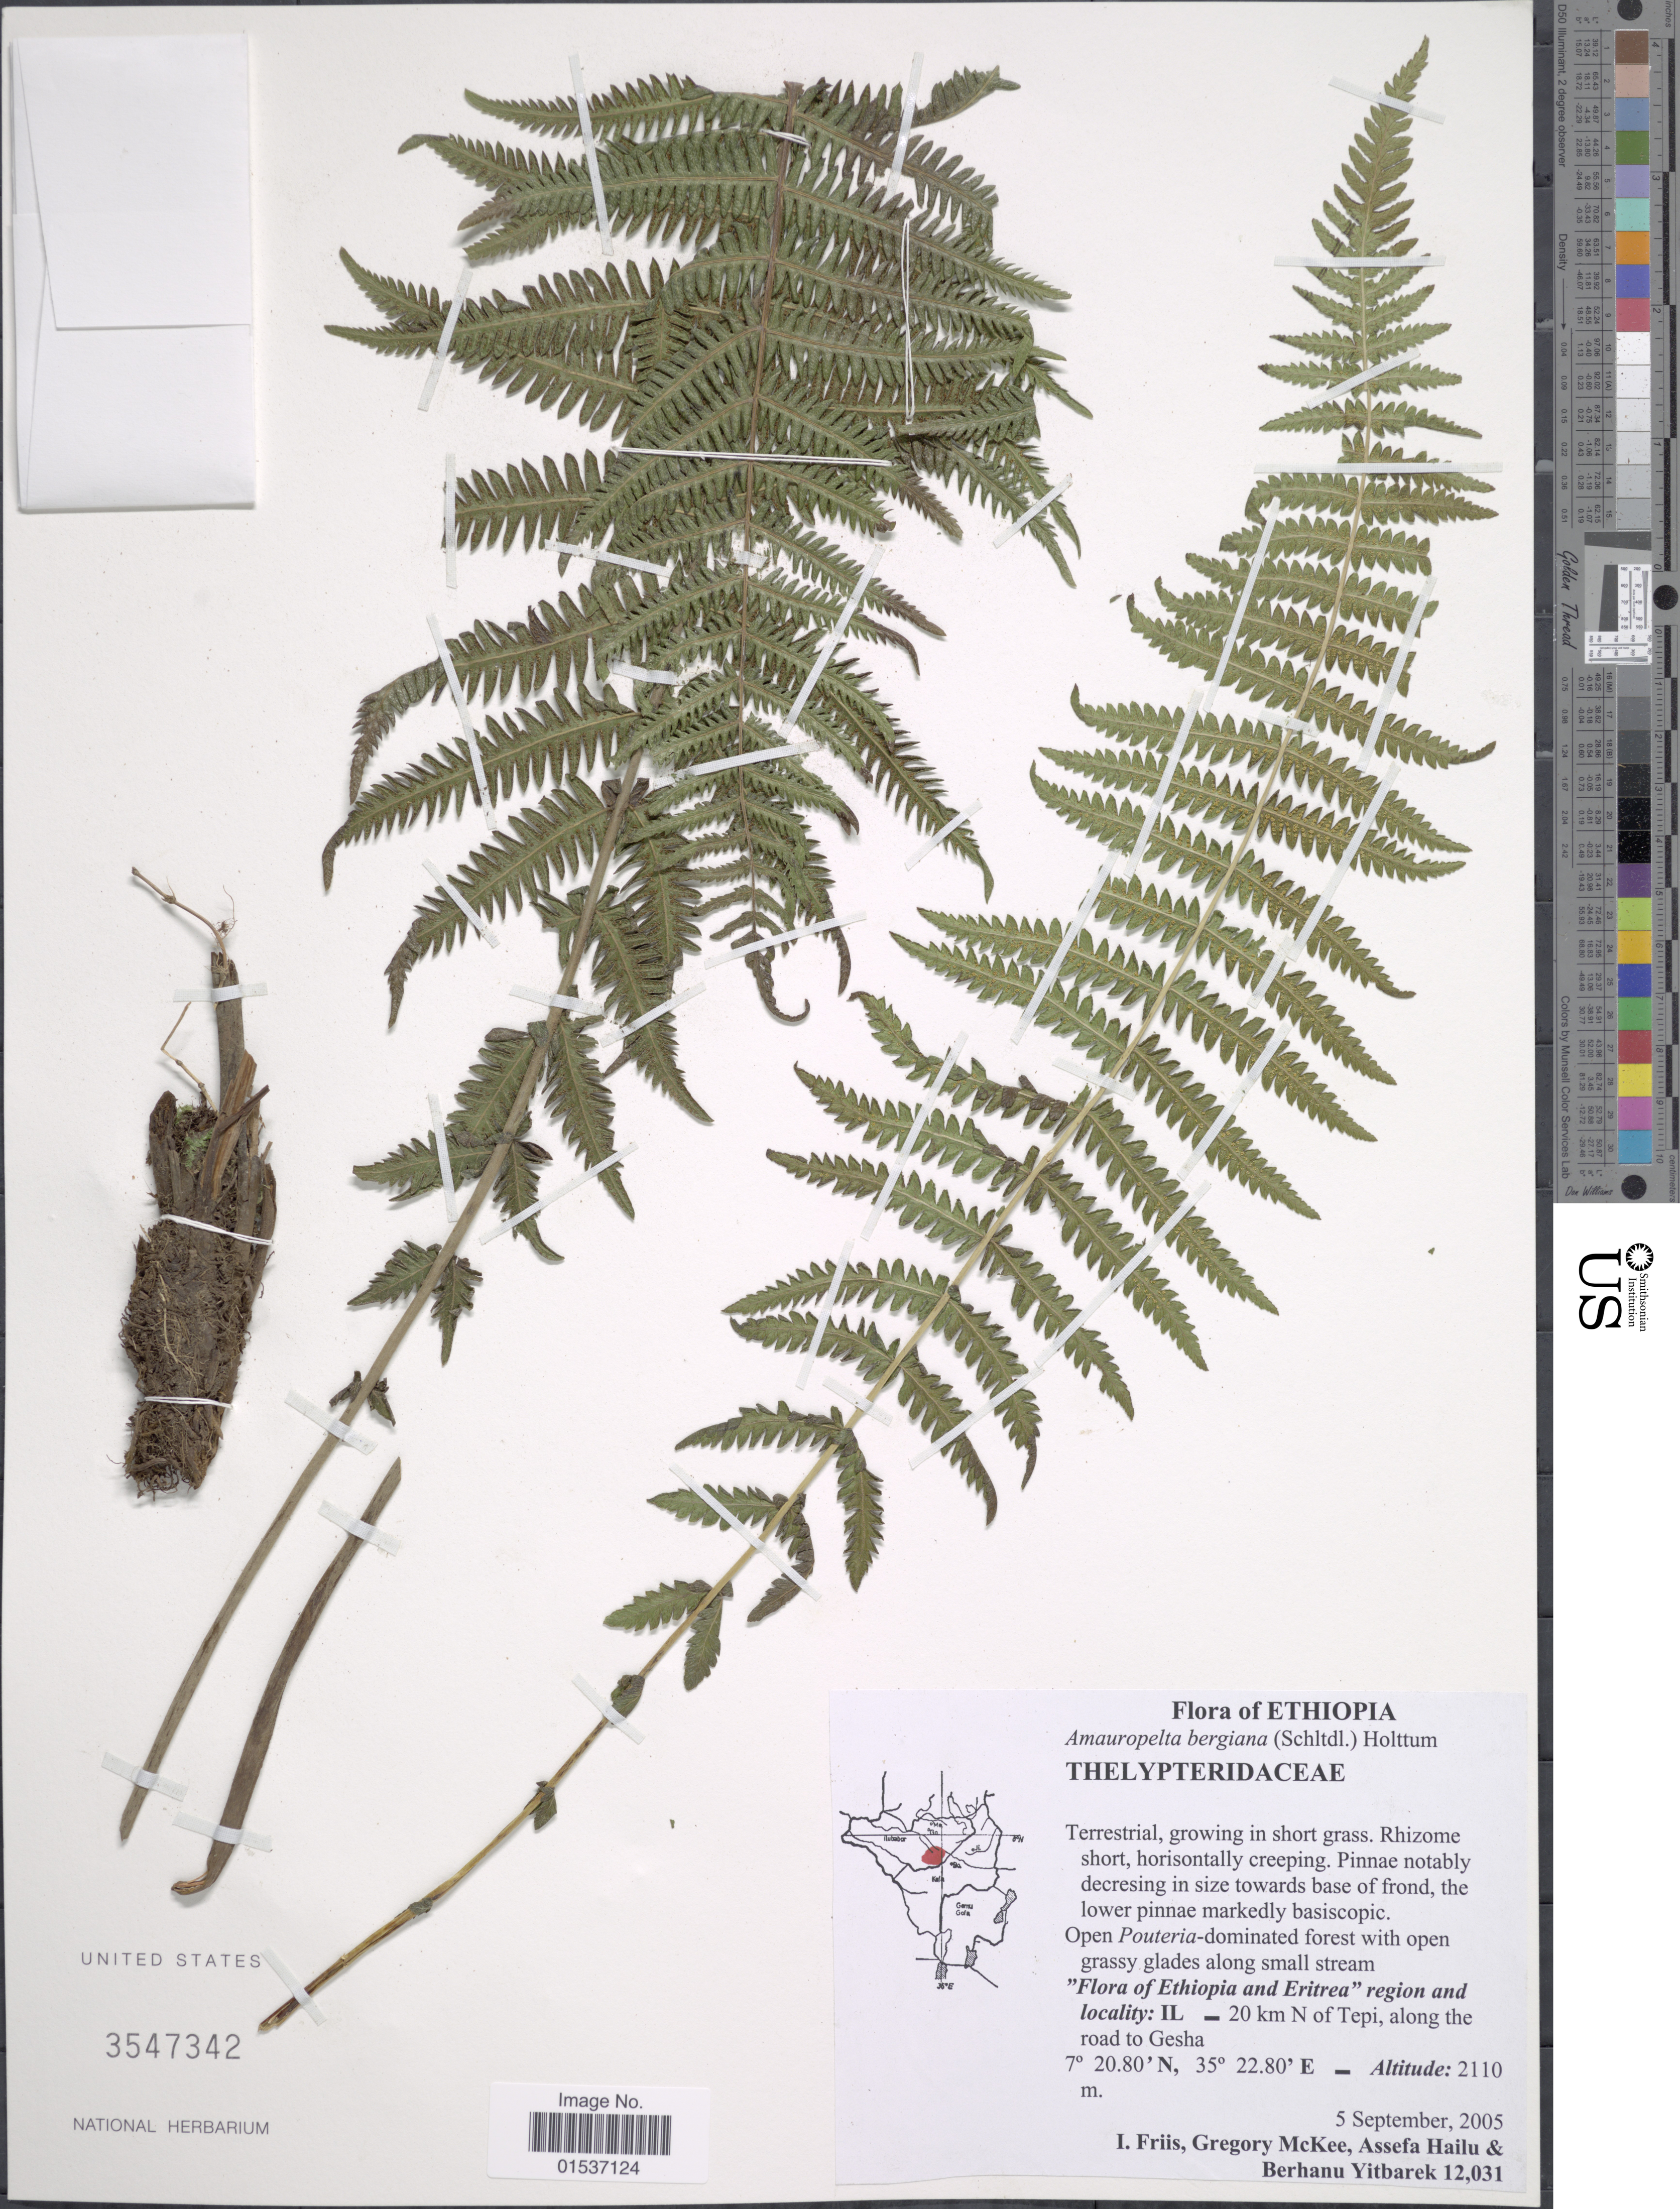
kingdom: Plantae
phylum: Tracheophyta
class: Polypodiopsida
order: Polypodiales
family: Thelypteridaceae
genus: Thelypteris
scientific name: Thelypteris bergiana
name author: (Schltdl.) Ching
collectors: I. Friis, G. S. McKee, A. Hailu & B. Yitbarek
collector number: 12031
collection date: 2005-09-05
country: Ethiopia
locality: Ethiopia and Eritea region and locality: IL- 20 km of Tepi, along the road to Gesha.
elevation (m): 2110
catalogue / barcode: US 3547342